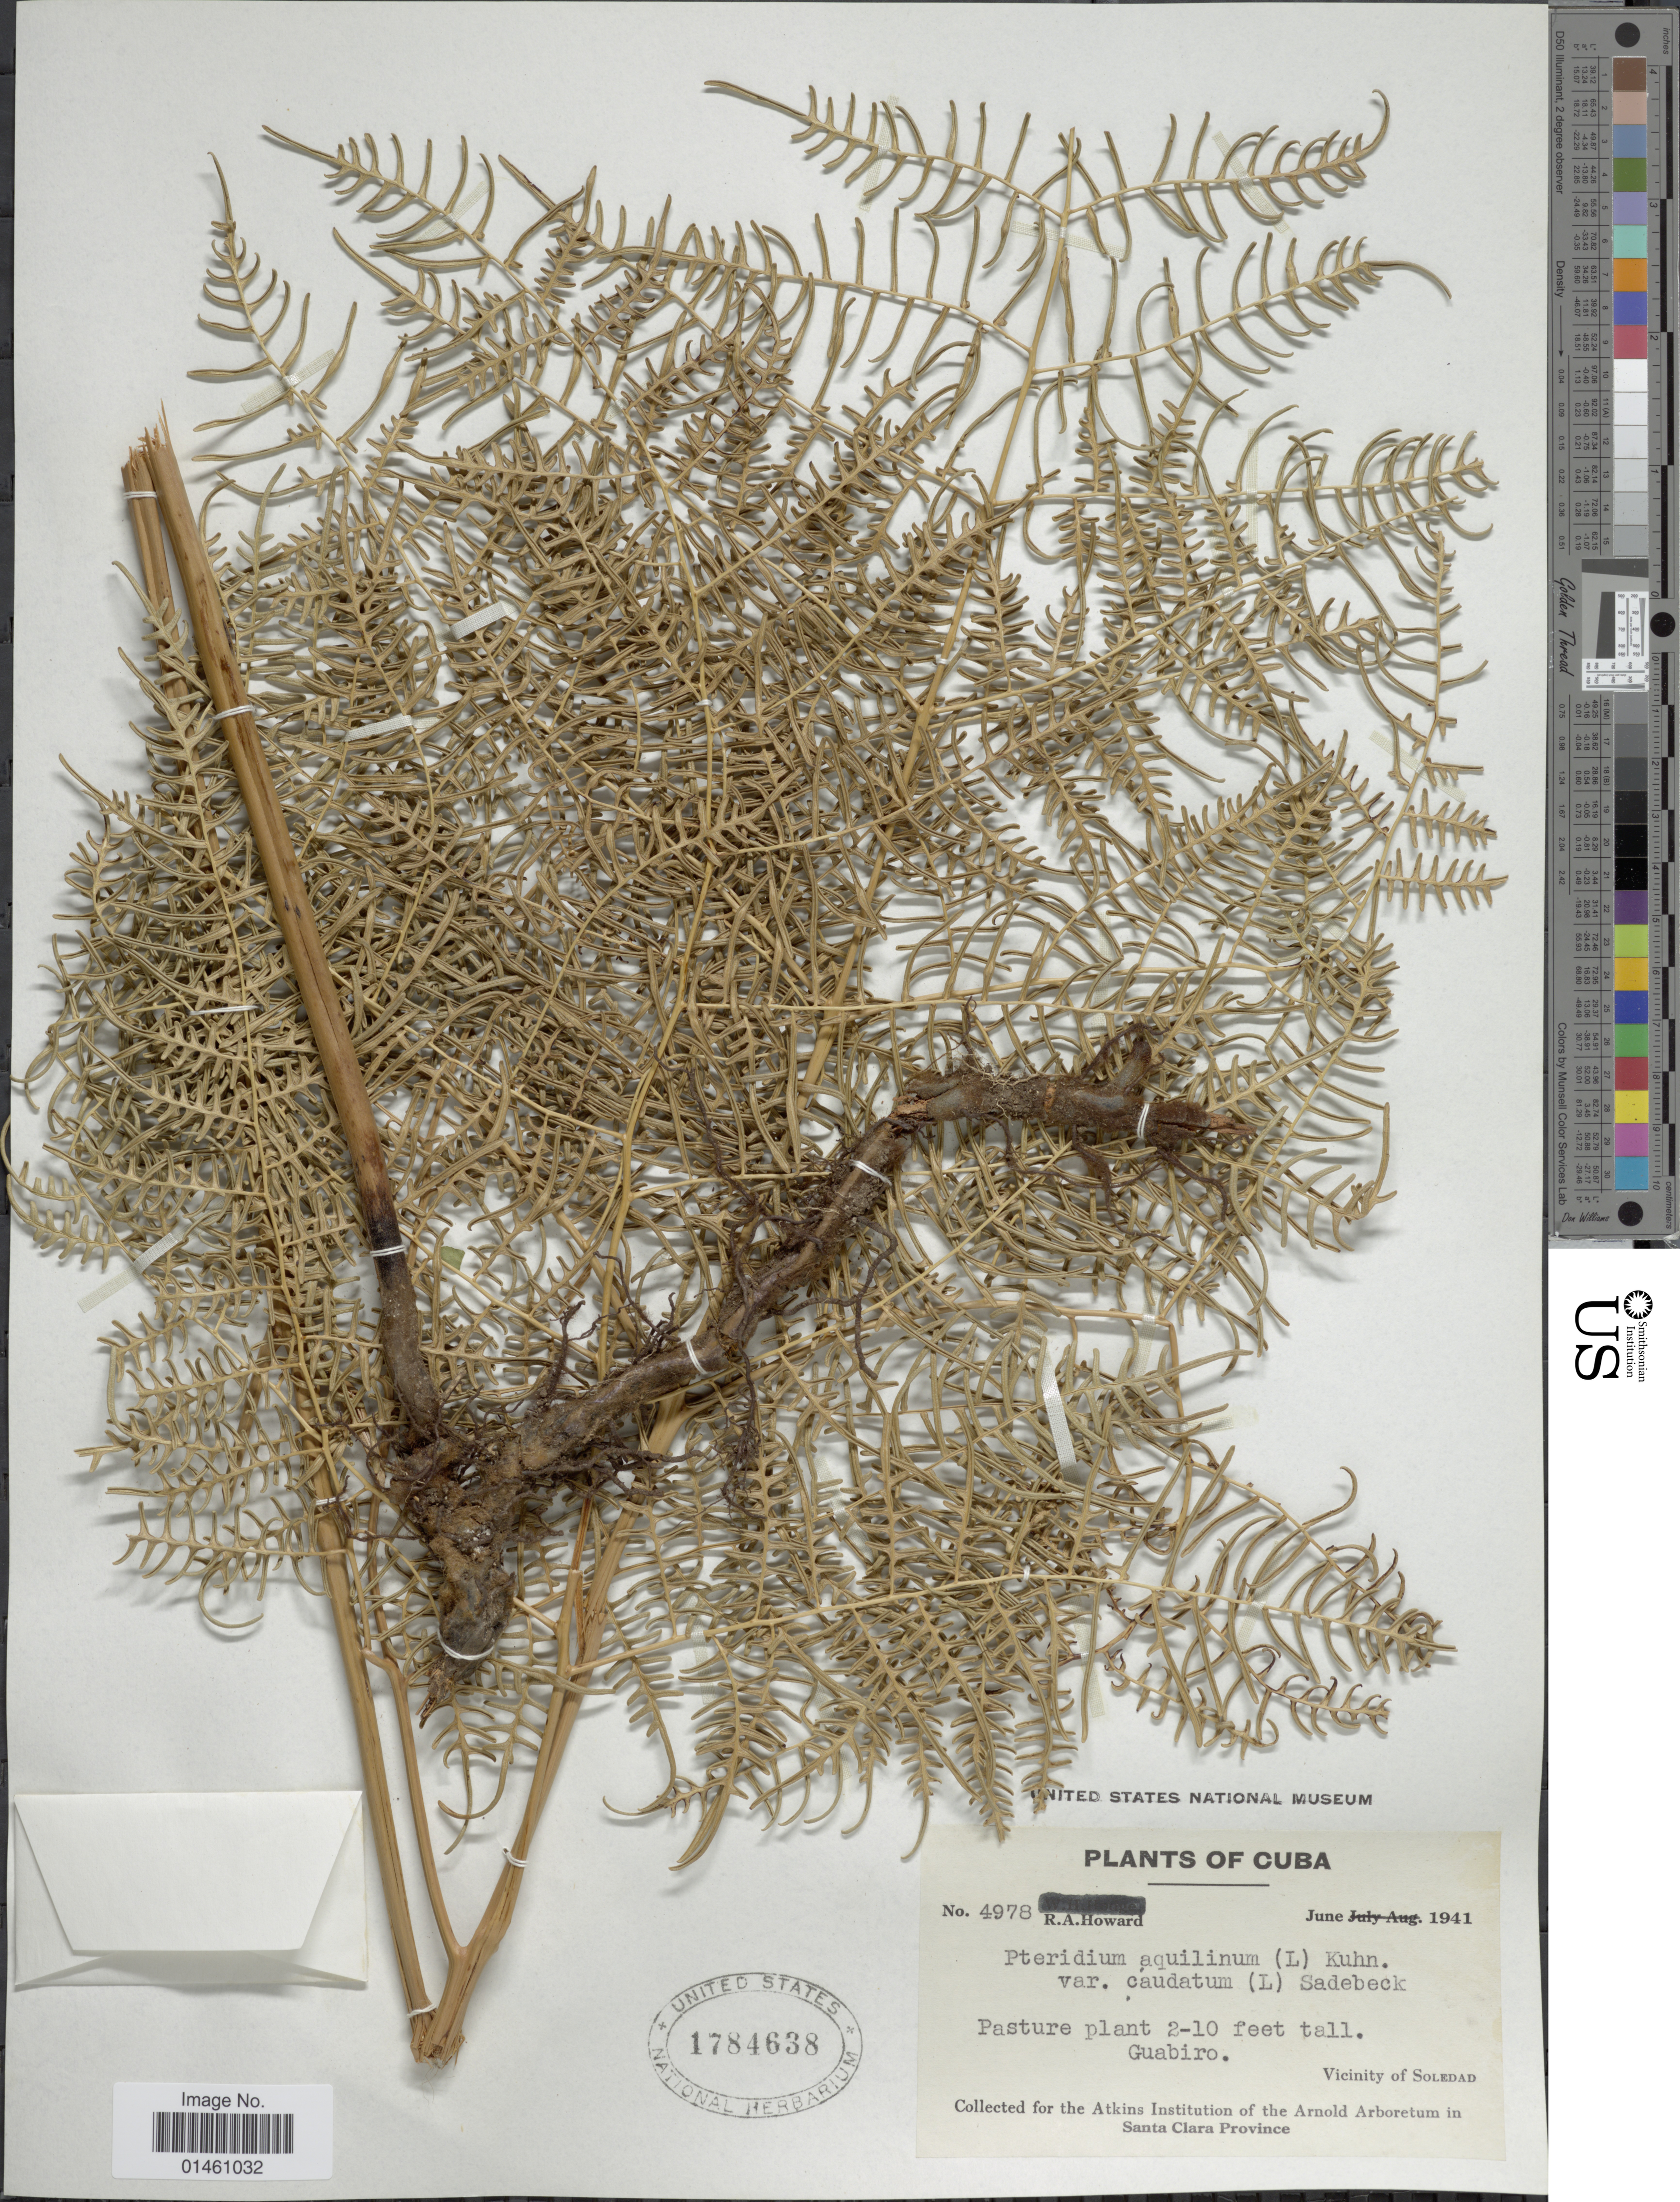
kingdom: Plantae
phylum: Tracheophyta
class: Polypodiopsida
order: Polypodiales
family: Dennstaedtiaceae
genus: Pteridium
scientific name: Pteridium caudatum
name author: (L.) Maxon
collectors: R. A. Howard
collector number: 4978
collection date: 1941-06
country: Cuba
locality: Vicinity of Soledad. Guabiro.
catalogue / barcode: US 1784638